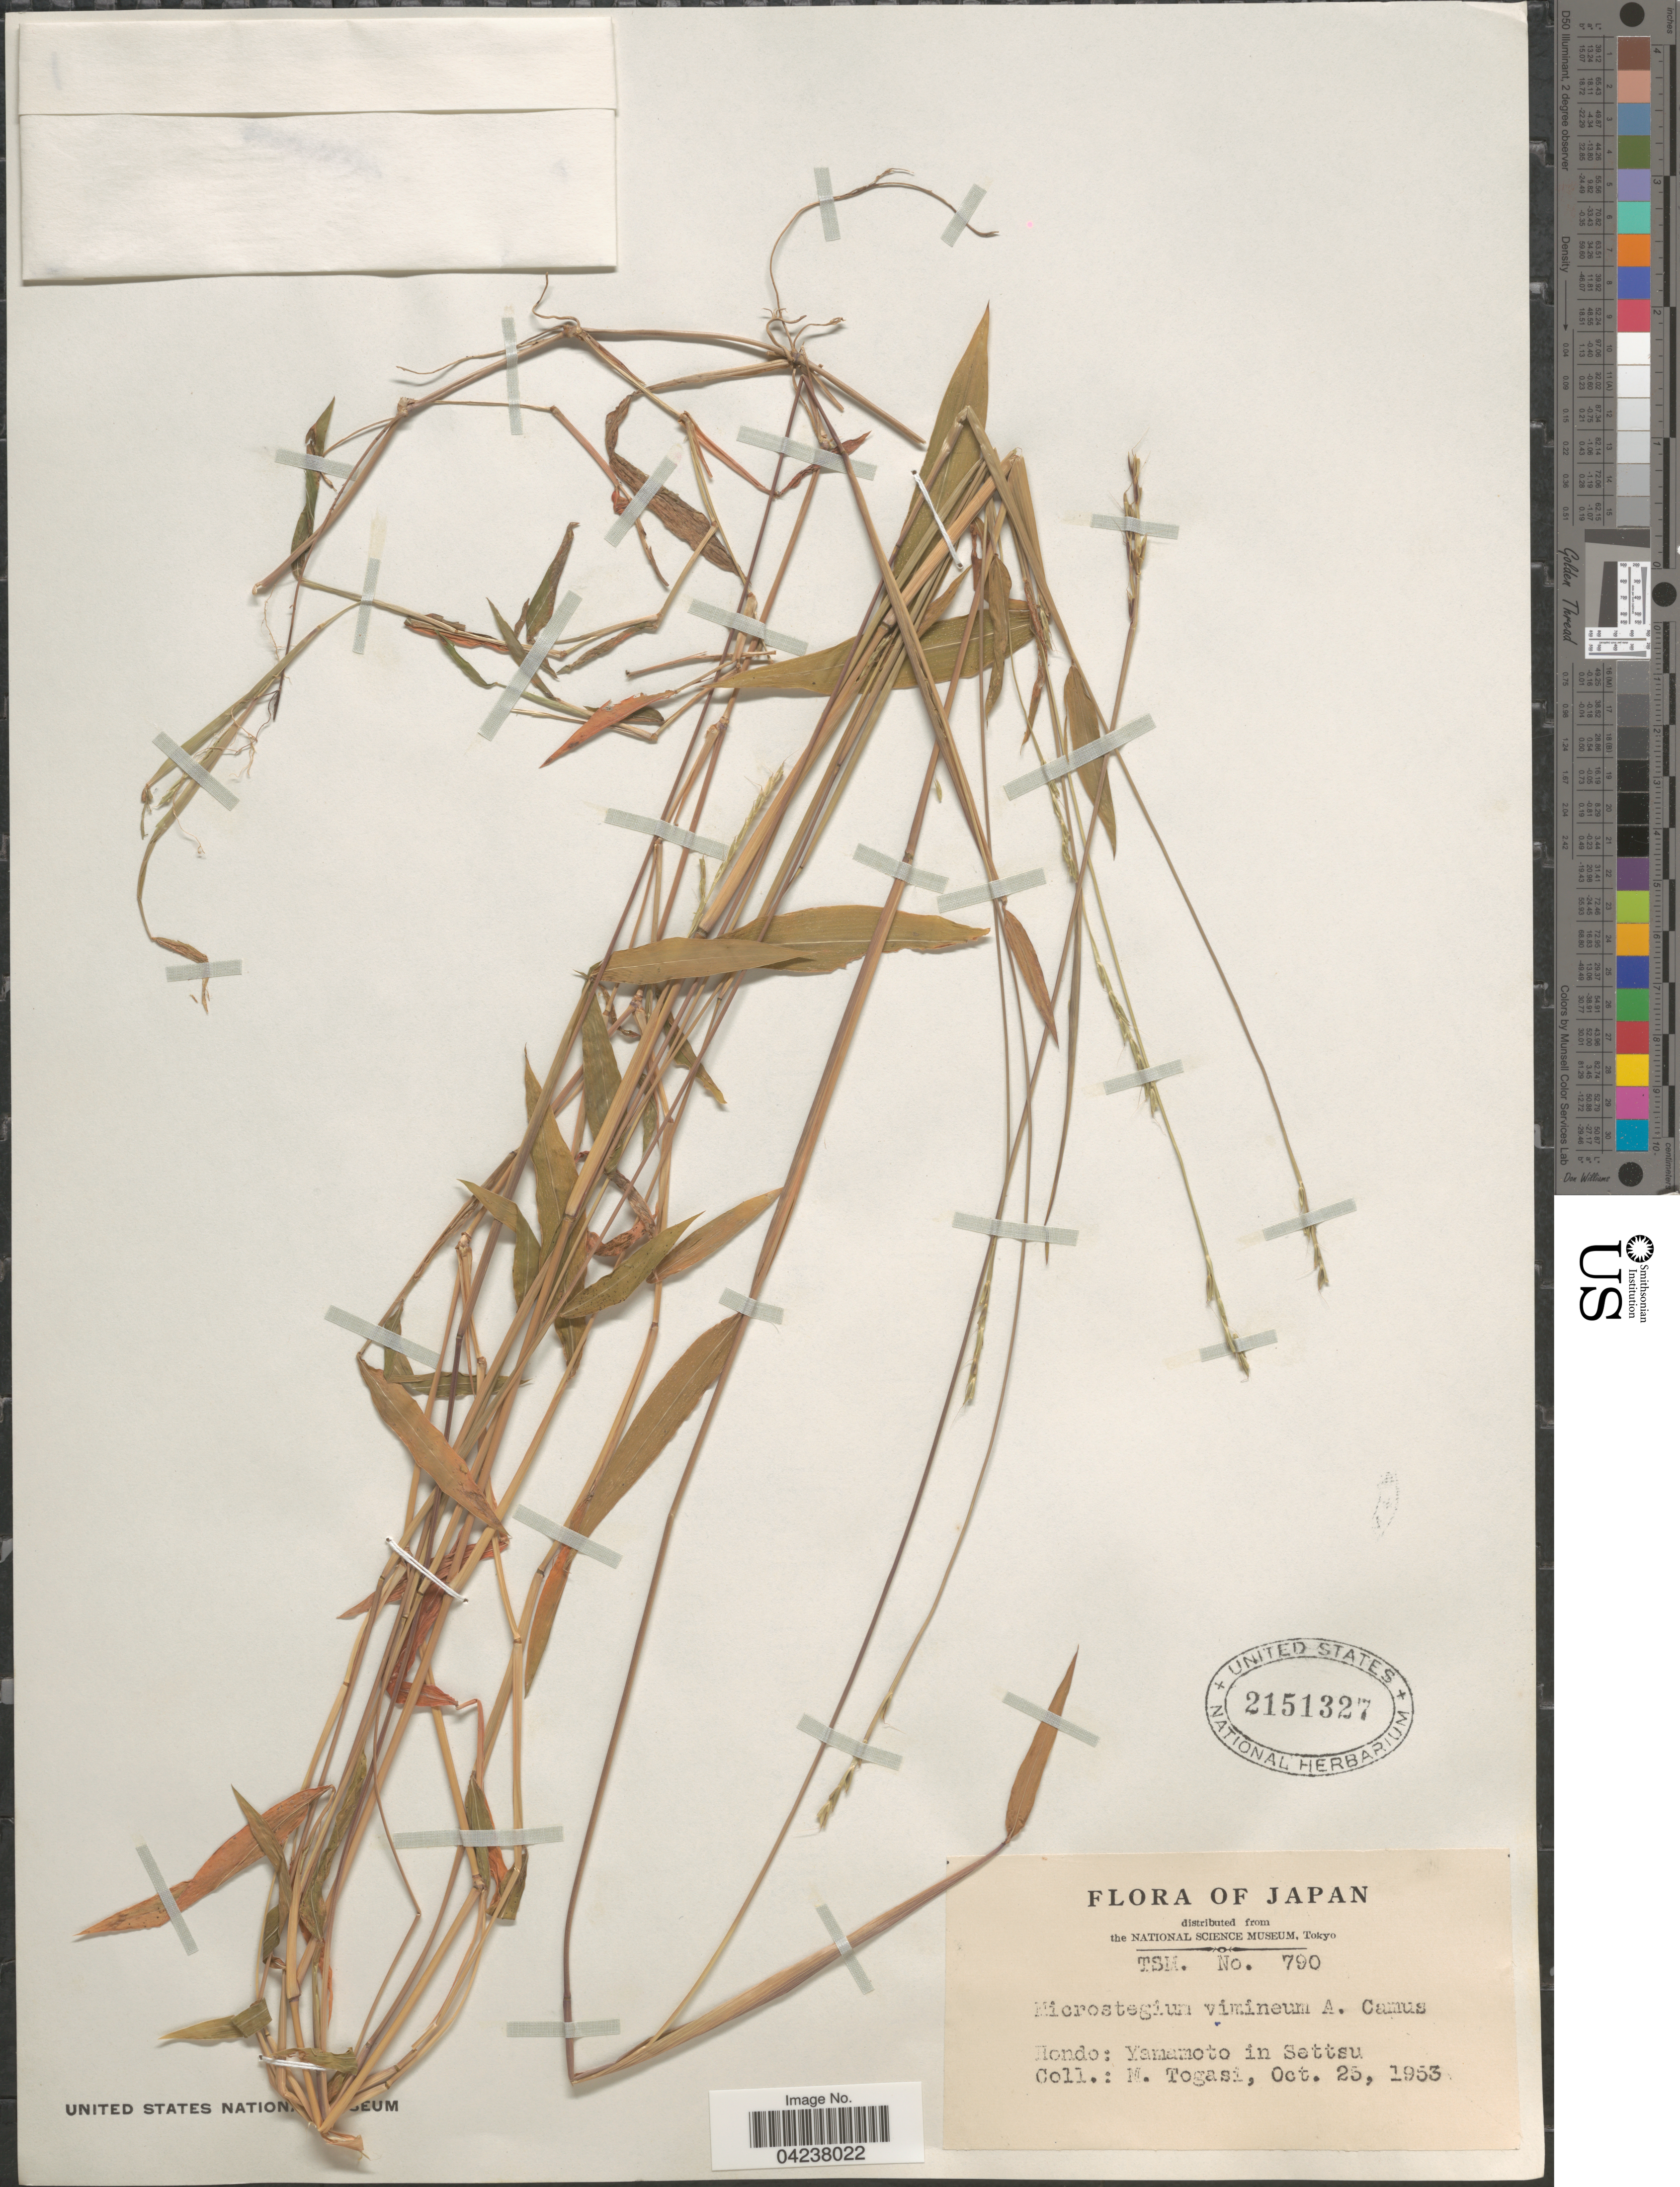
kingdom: Plantae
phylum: Tracheophyta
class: Liliopsida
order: Poales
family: Poaceae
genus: Microstegium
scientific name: Microstegium vimineum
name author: (Trin.) A. Camus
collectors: M. Togasi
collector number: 790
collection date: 1953-10-25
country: Japan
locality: Hondo: Yamamoto in Settsu.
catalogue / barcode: US 2151327